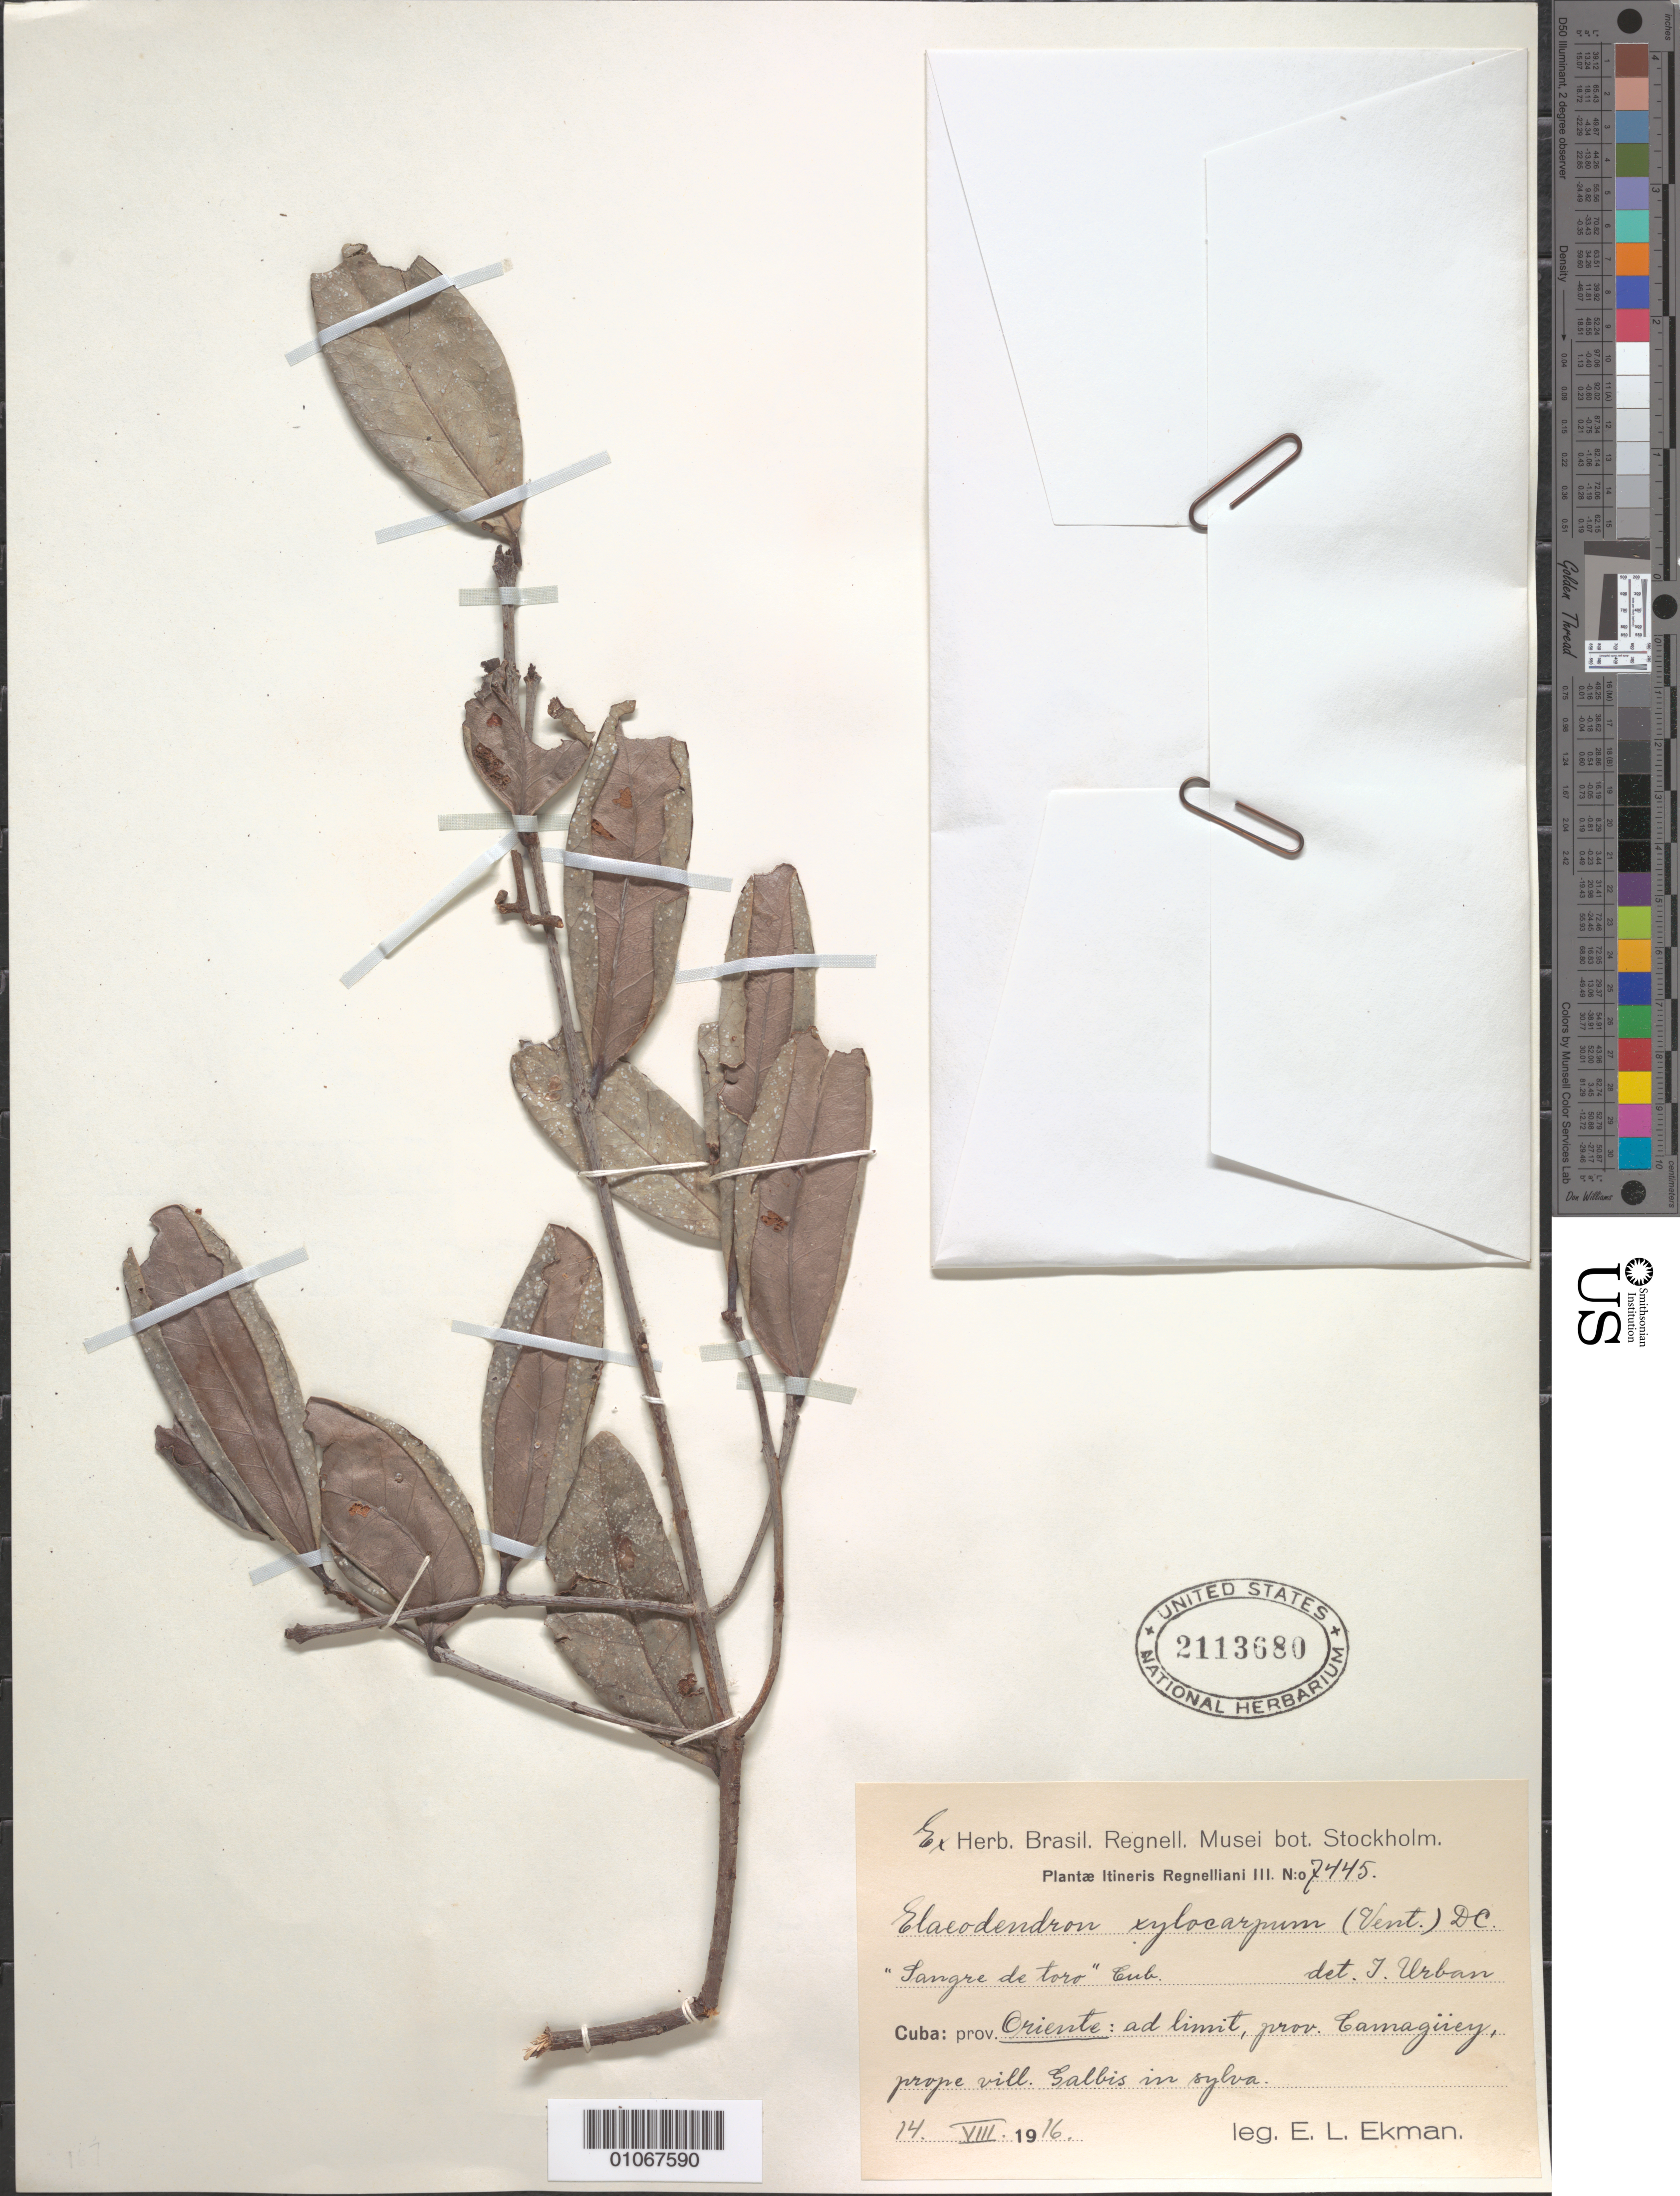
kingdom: Plantae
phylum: Tracheophyta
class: Magnoliopsida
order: Celastrales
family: Celastraceae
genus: Elaeodendron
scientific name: Elaeodendron xylocarpum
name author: (Vent.) DC.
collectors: E. L. Ekman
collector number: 7445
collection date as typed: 14 Aug 1916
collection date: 1916-08-14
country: Cuba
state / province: Oriente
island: Cuba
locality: Oriente: Ad limit, prov Camaguey, prope vill Gallisin sylva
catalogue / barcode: US 2113680